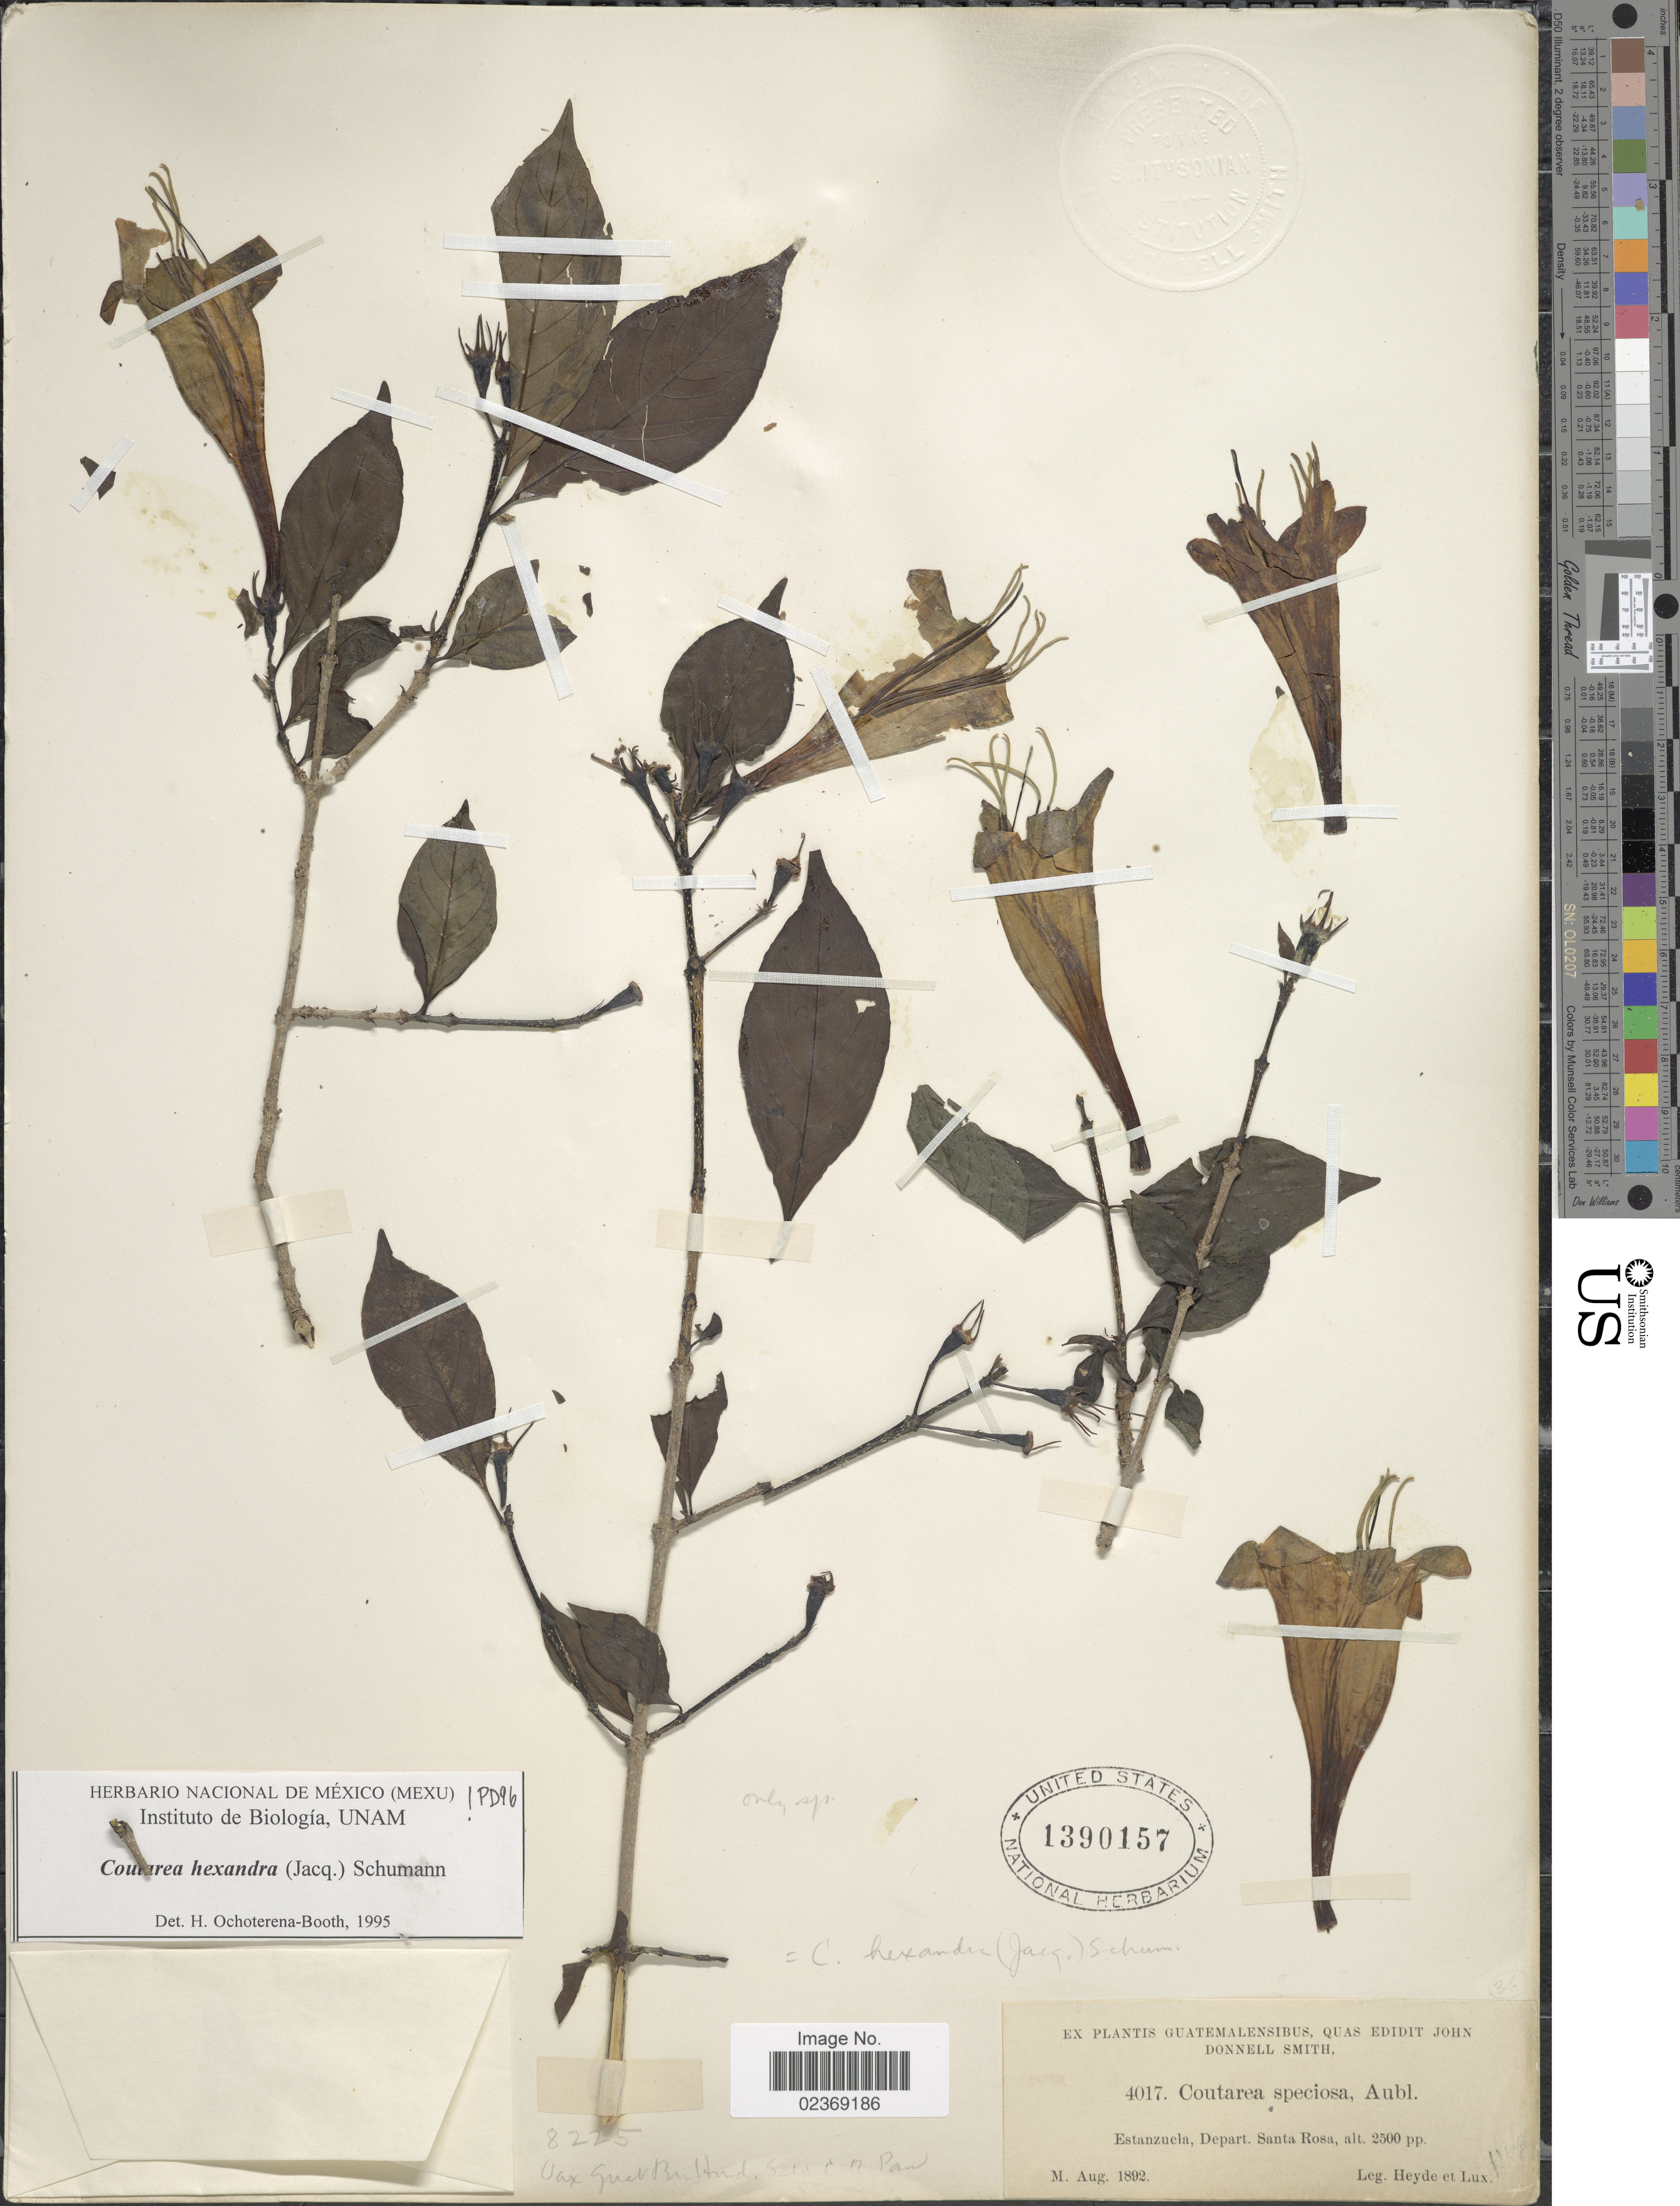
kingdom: Plantae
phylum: Tracheophyta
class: Magnoliopsida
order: Gentianales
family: Rubiaceae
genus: Coutarea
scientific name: Coutarea hexandra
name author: (Jacq.) K. Schum.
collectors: Heyde & Lux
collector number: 4017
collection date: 1892-08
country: Guatemala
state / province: Santa Rosa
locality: Estanzuela, Depart. Santa Rosa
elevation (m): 762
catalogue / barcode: US 1390157